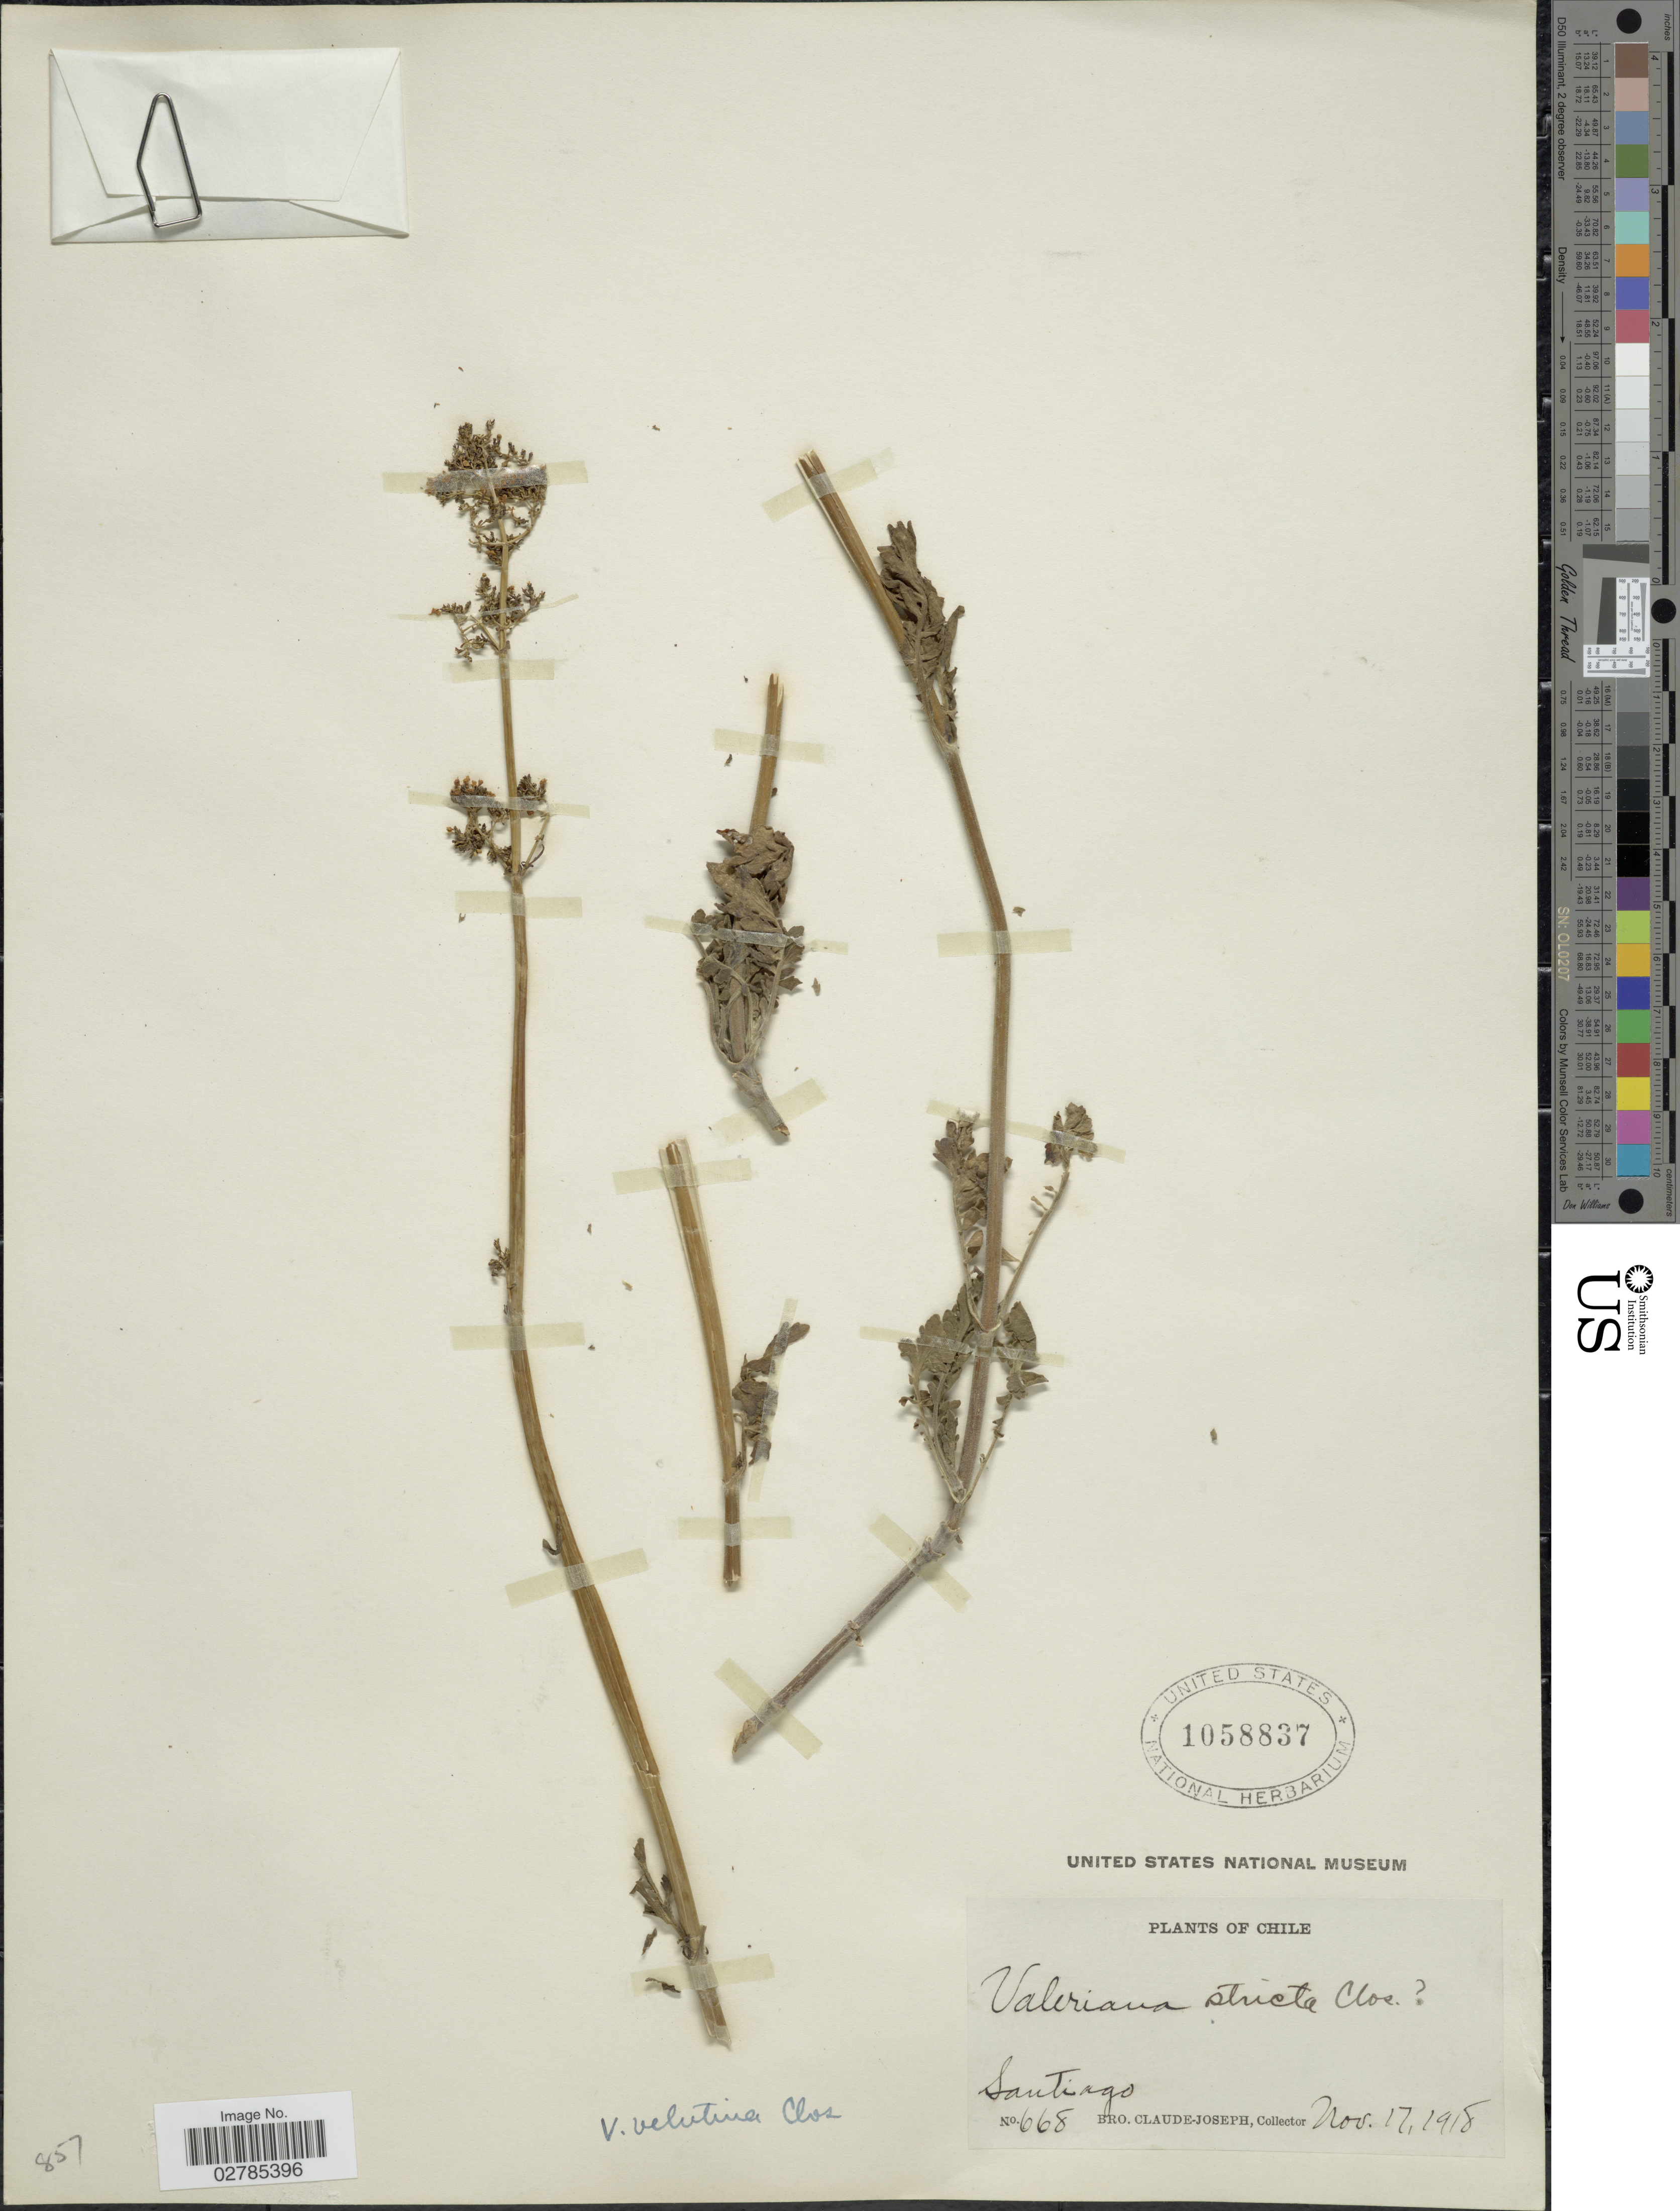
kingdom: Plantae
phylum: Tracheophyta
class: Magnoliopsida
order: Dipsacales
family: Caprifoliaceae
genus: Valeriana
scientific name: Valeriana stricta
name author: Clos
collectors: Bro. Claude-Joseph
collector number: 668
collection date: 1918-11-17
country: Chile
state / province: Región Metropolitana (RM)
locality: Santiago.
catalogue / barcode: US 1058837